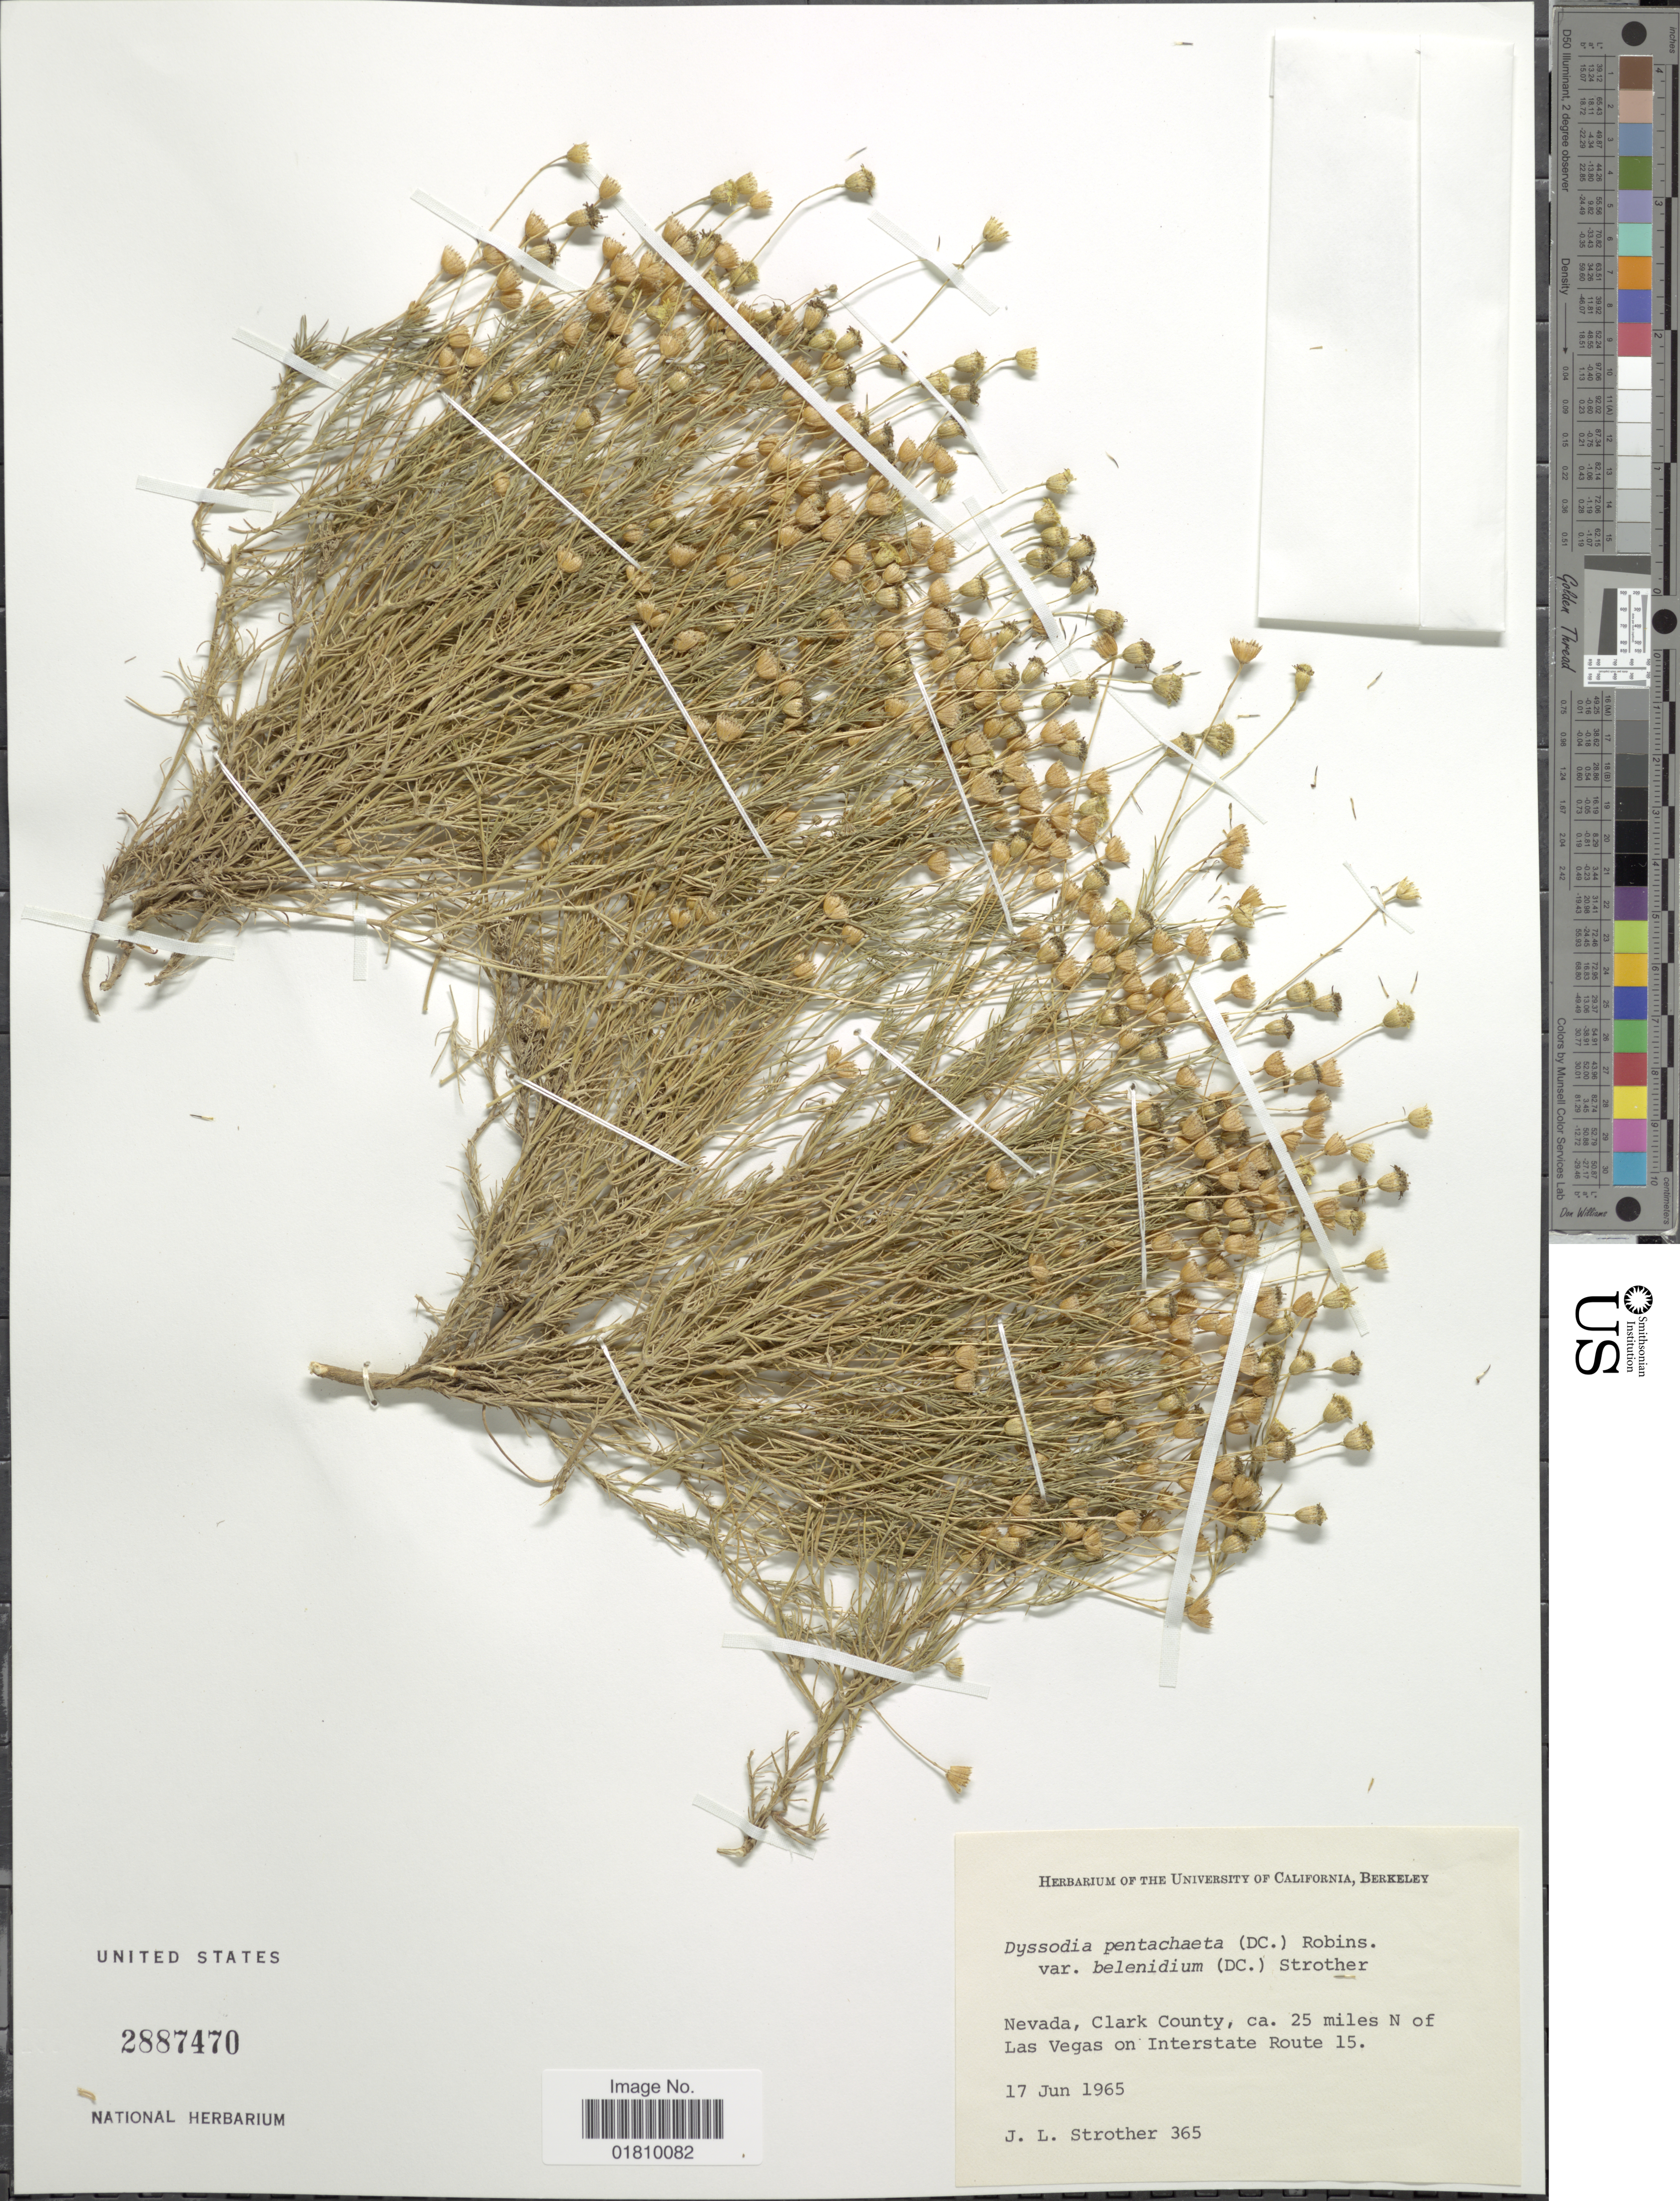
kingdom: Plantae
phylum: Tracheophyta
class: Magnoliopsida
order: Asterales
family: Asteraceae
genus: Thymophylla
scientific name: Thymophylla pentachaeta var. belenidium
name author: (DC.) Strother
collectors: J. L. Strother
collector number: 365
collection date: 1965-06-17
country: United States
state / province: Nevada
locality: Clark County, ca. 25 miles N of Las Vegas on Interstate Route 15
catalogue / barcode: US 2887470